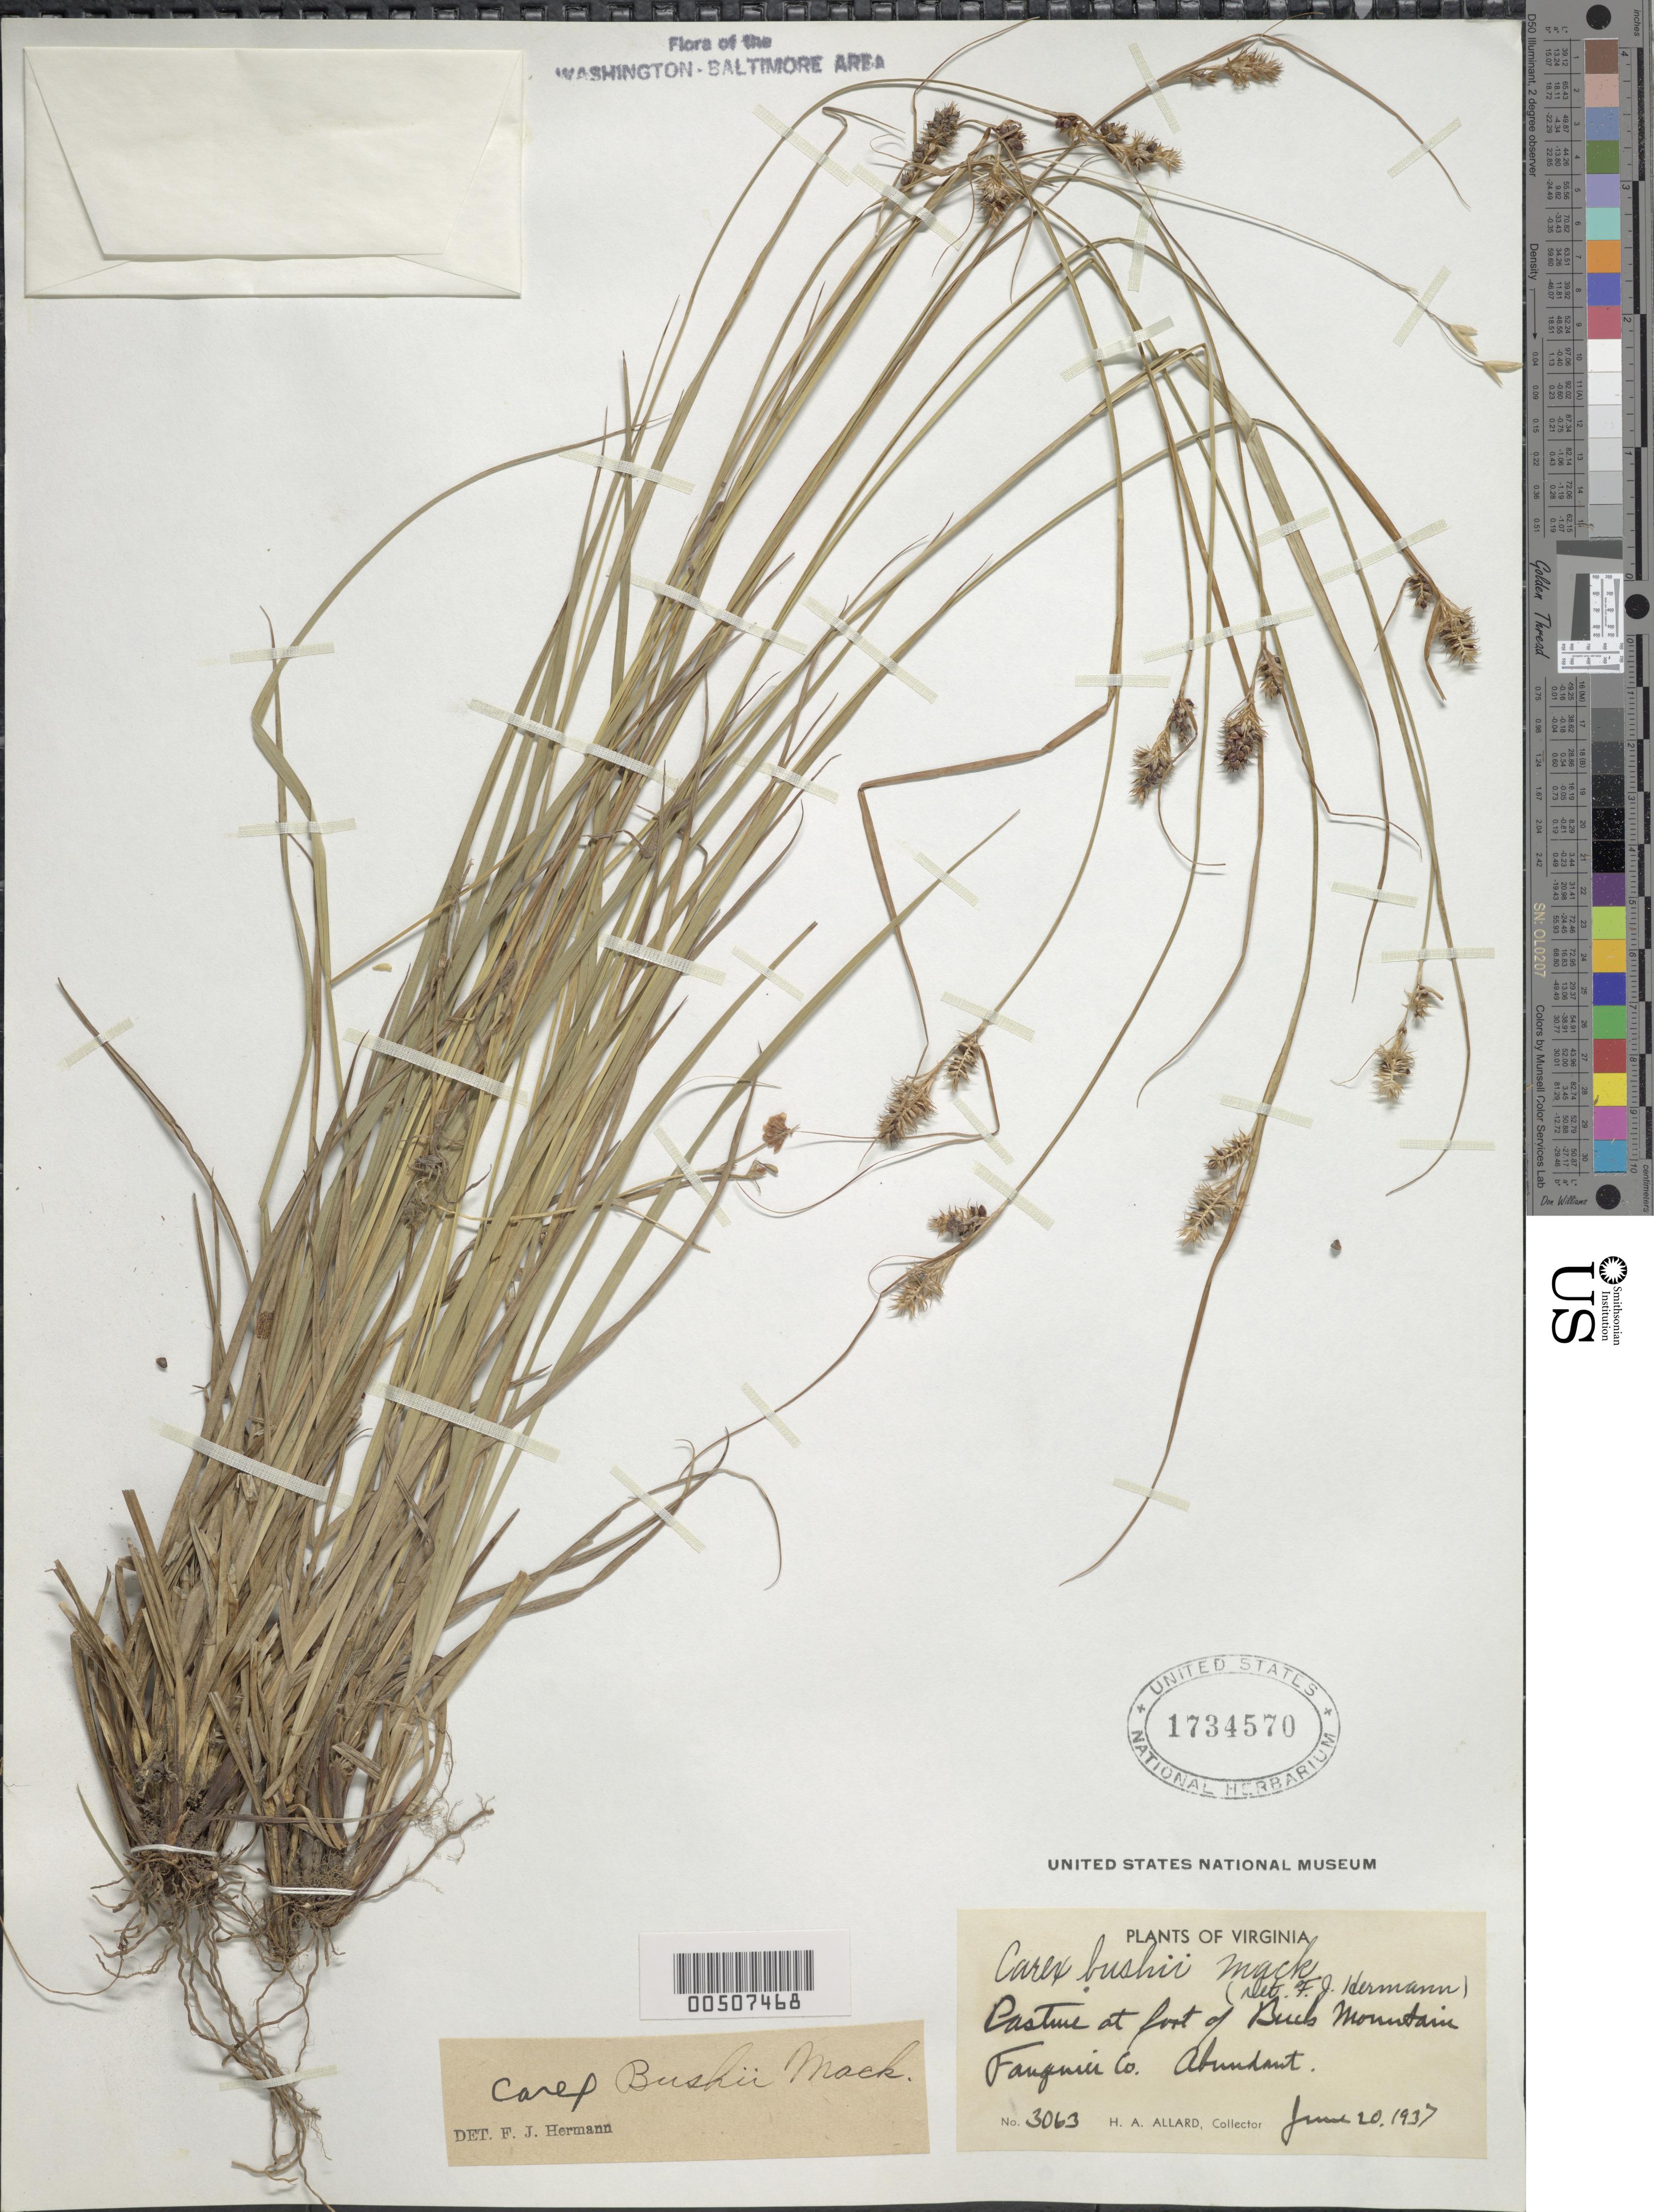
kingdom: Plantae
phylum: Tracheophyta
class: Liliopsida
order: Poales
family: Cyperaceae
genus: Carex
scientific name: Carex bushii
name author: Mack.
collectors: H. A. Allard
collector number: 3063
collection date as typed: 20 Jun 1937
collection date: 1937-06-20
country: United States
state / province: Virginia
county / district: Fauquier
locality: Foot of Buck Mountain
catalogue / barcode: US 1734570